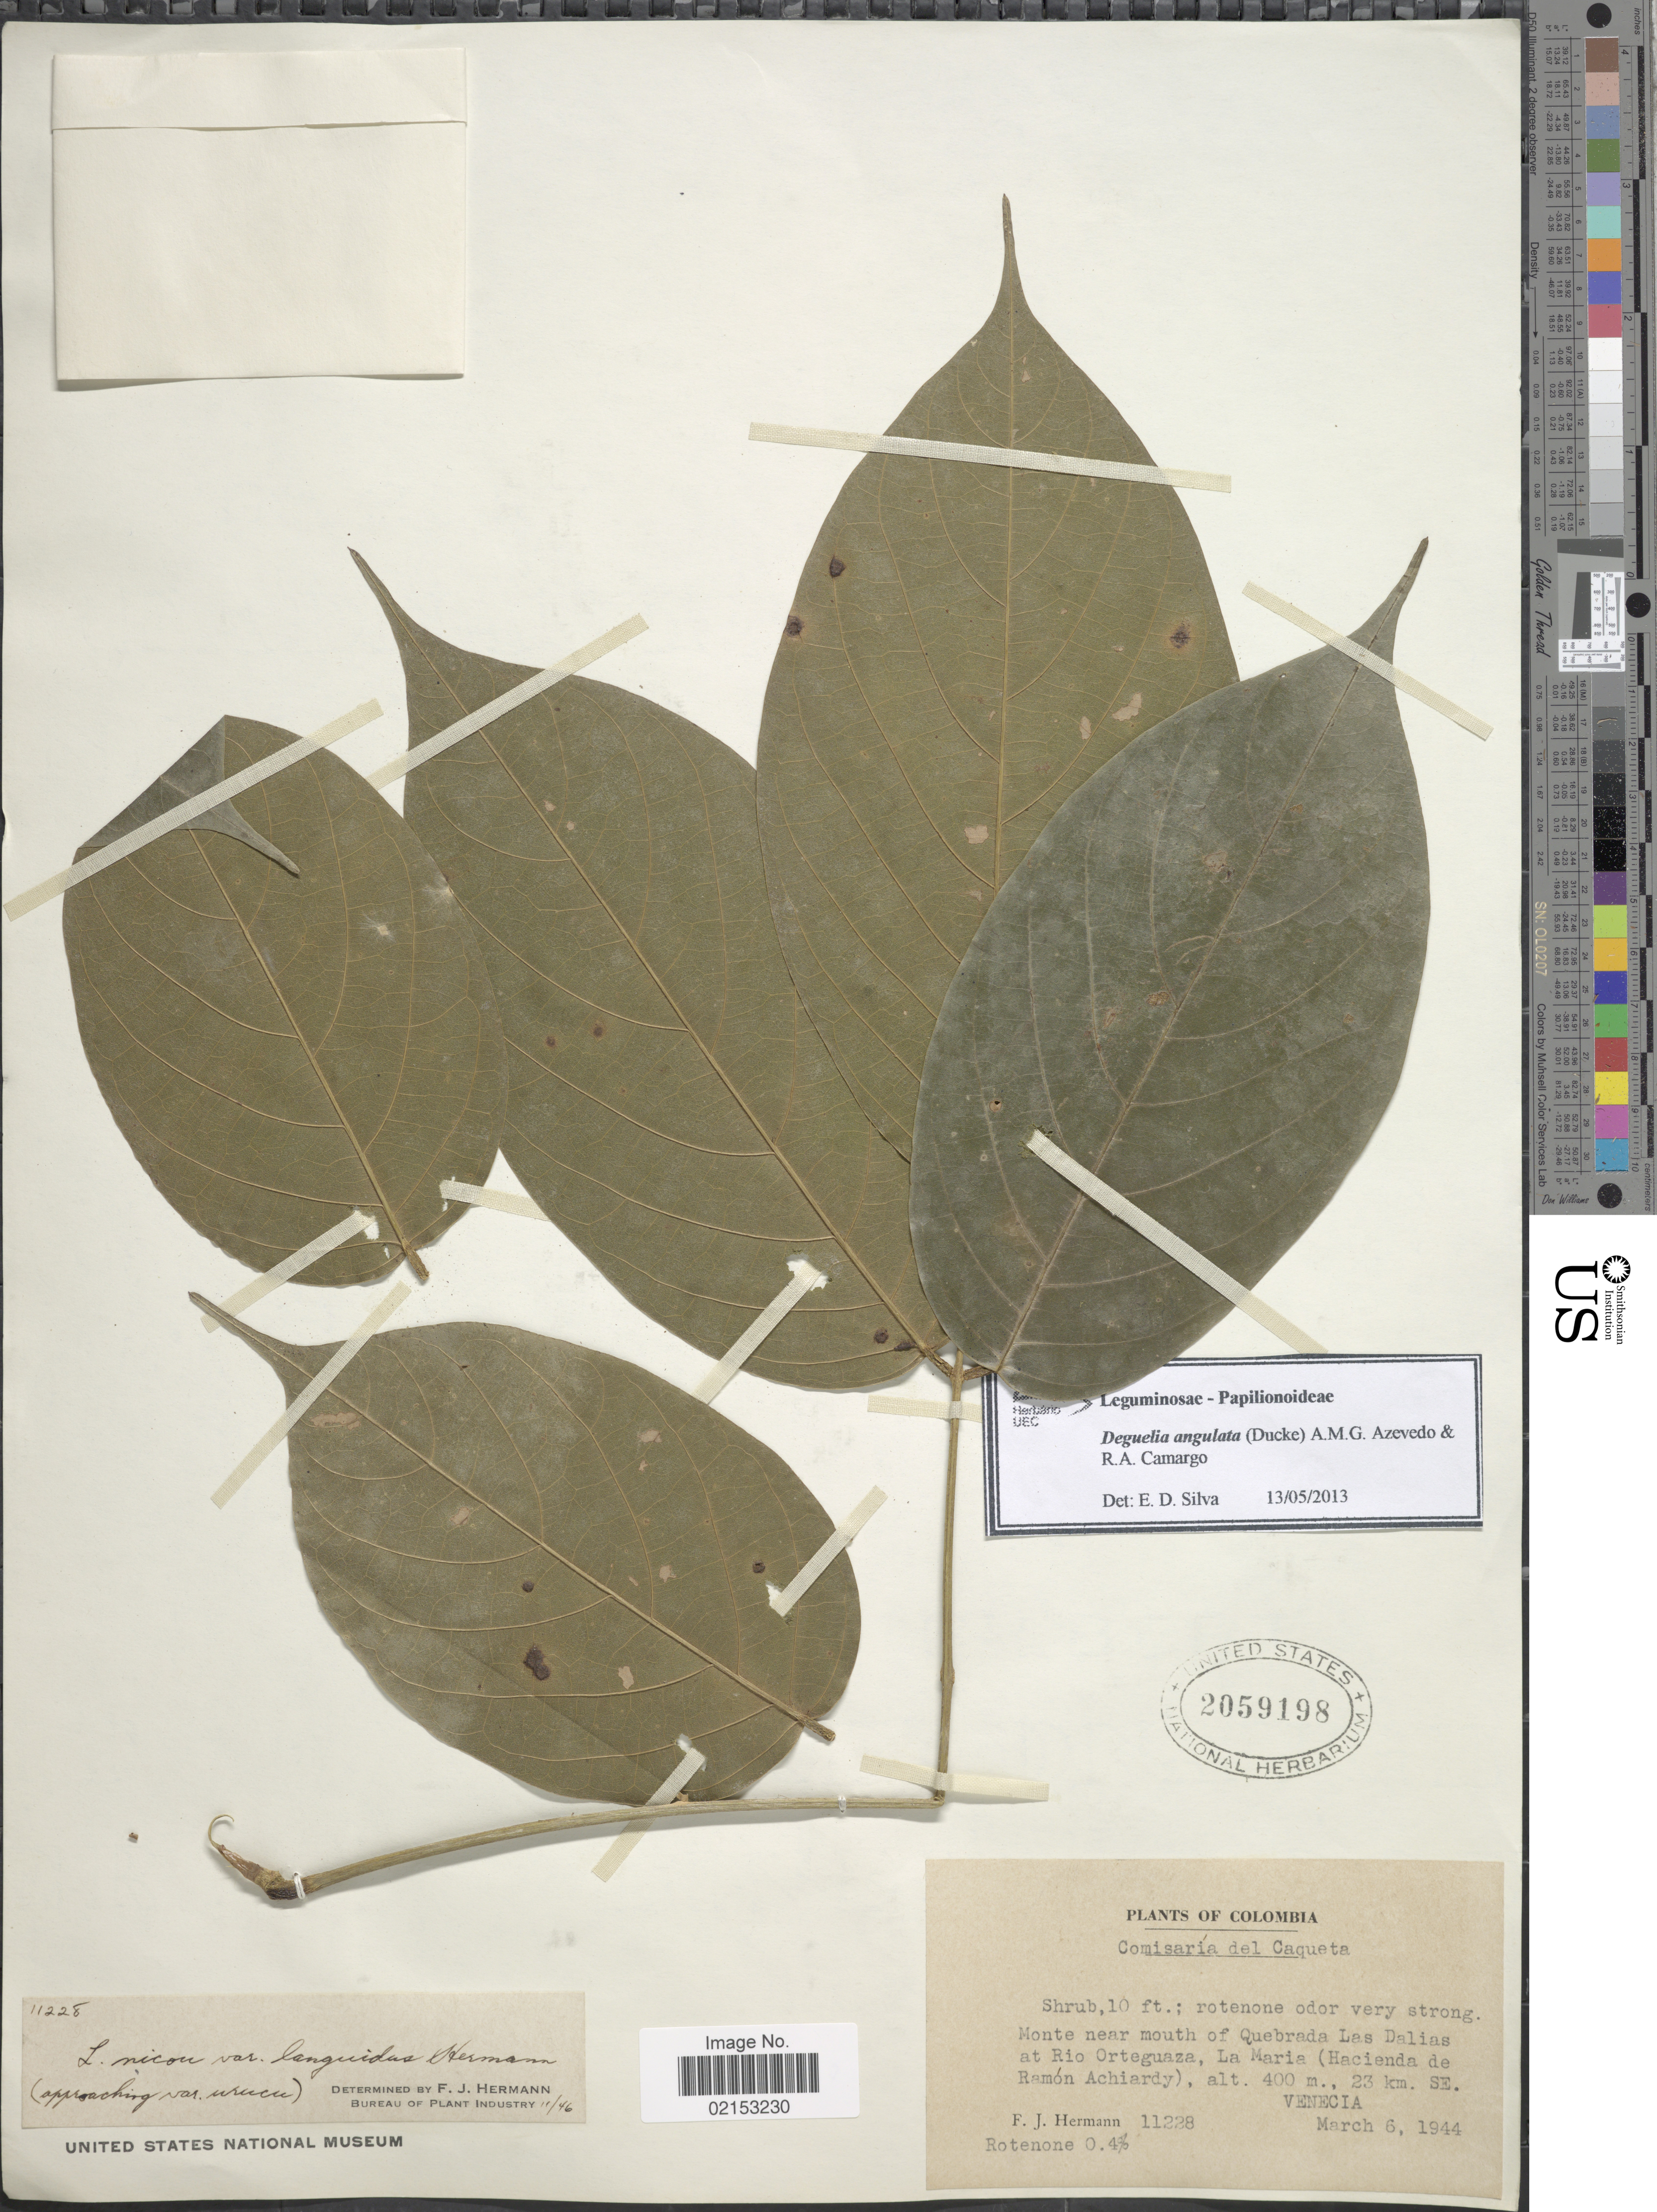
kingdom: Plantae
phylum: Tracheophyta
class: Magnoliopsida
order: Fabales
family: Fabaceae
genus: Deguelia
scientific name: Deguelia angulata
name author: (Ducke) A.M.G. Azevedo & R.A. Camargo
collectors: F. J. Hermann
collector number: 11228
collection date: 1944-03-06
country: Colombia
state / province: Caquetá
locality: Comisaria del Caqueta, Monte near mouth of Quebrada Las Dalias at Rio Orteguaza, La Maria (Hacienda de Ramon Achiardy), 23 km. SE Venecia.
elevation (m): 400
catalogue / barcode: US 2059198